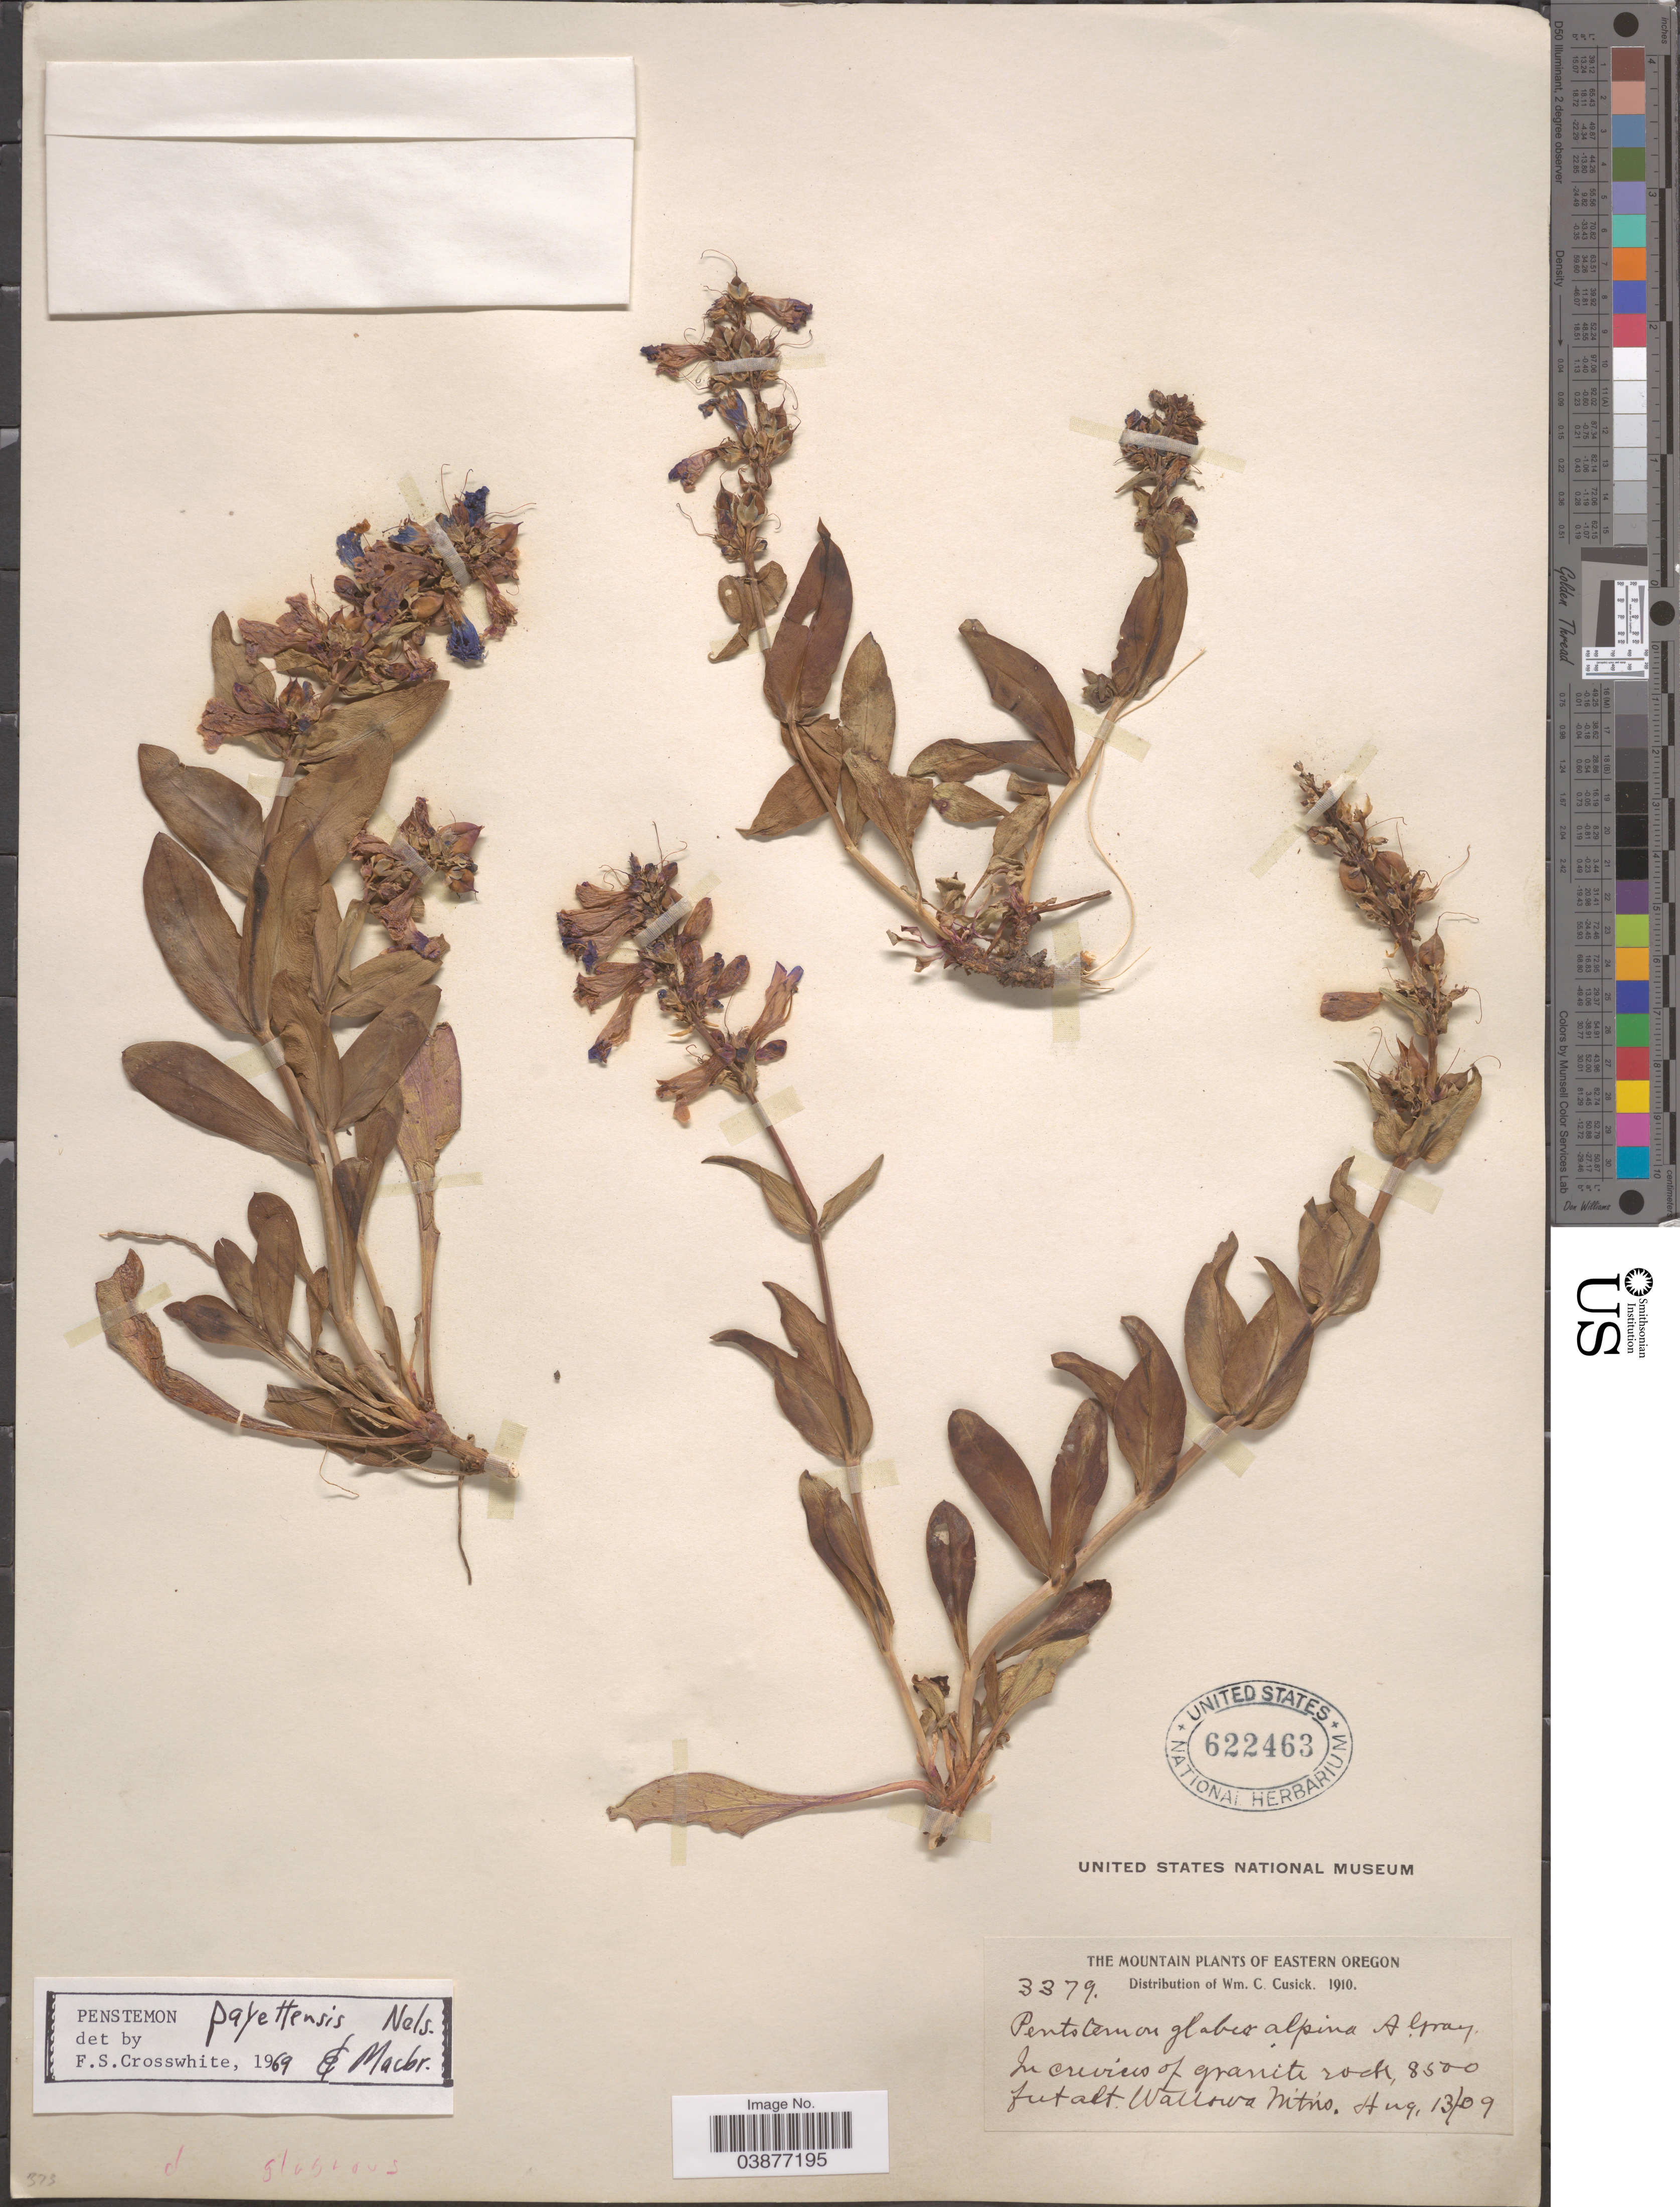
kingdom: Plantae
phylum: Tracheophyta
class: Magnoliopsida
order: Lamiales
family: Plantaginaceae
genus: Penstemon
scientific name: Penstemon payettensis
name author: J.F. Macbr. & A. Nelson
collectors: W. C. Cusick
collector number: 3379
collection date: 1909-08-13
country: United States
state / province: Oregon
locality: Eastern Oregon. Wallowa Mountains.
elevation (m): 2591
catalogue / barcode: US 622463